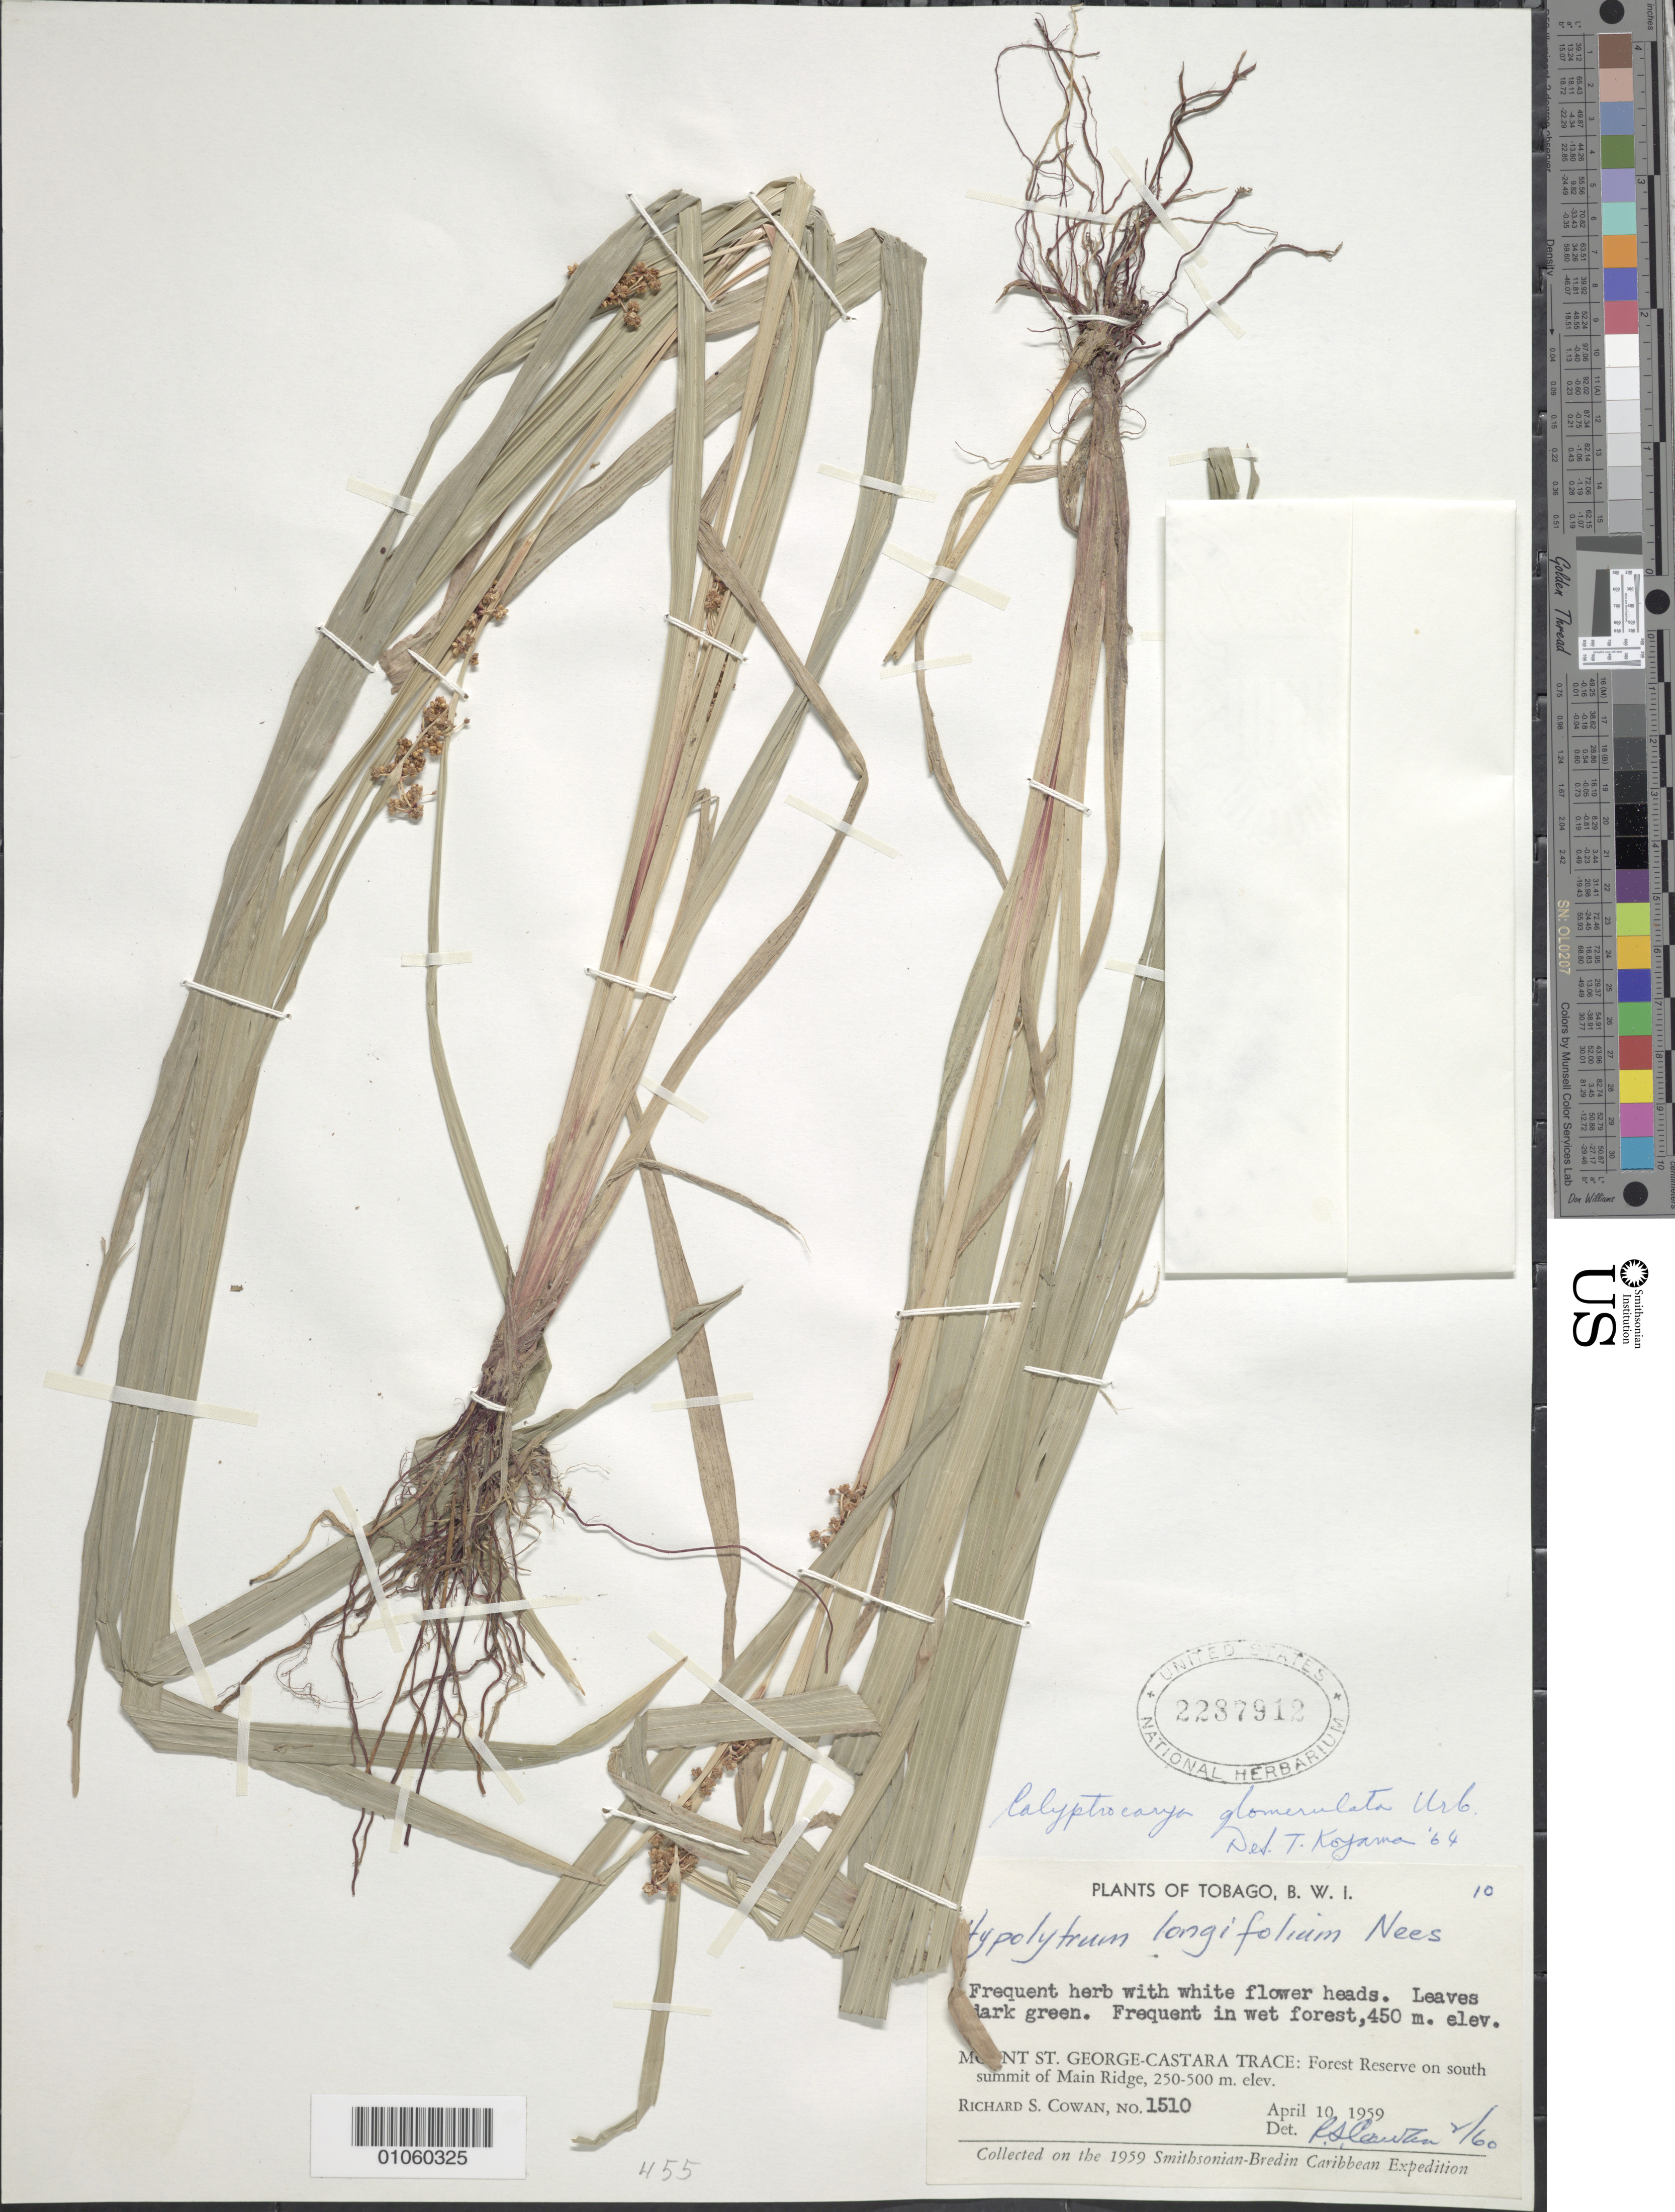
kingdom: Plantae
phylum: Tracheophyta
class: Liliopsida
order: Poales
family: Cyperaceae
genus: Calyptrocarya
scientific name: Calyptrocarya glomerulata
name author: (Brongn.) Urb.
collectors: R. S. Cowan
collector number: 1510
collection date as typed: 20 Apr 1959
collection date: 1959-04-20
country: Trinidad and Tobago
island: Tobago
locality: Mount St. George-Castara Trace: Forest Reserve on S summit of Main Ridge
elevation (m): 76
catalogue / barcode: US 2287912